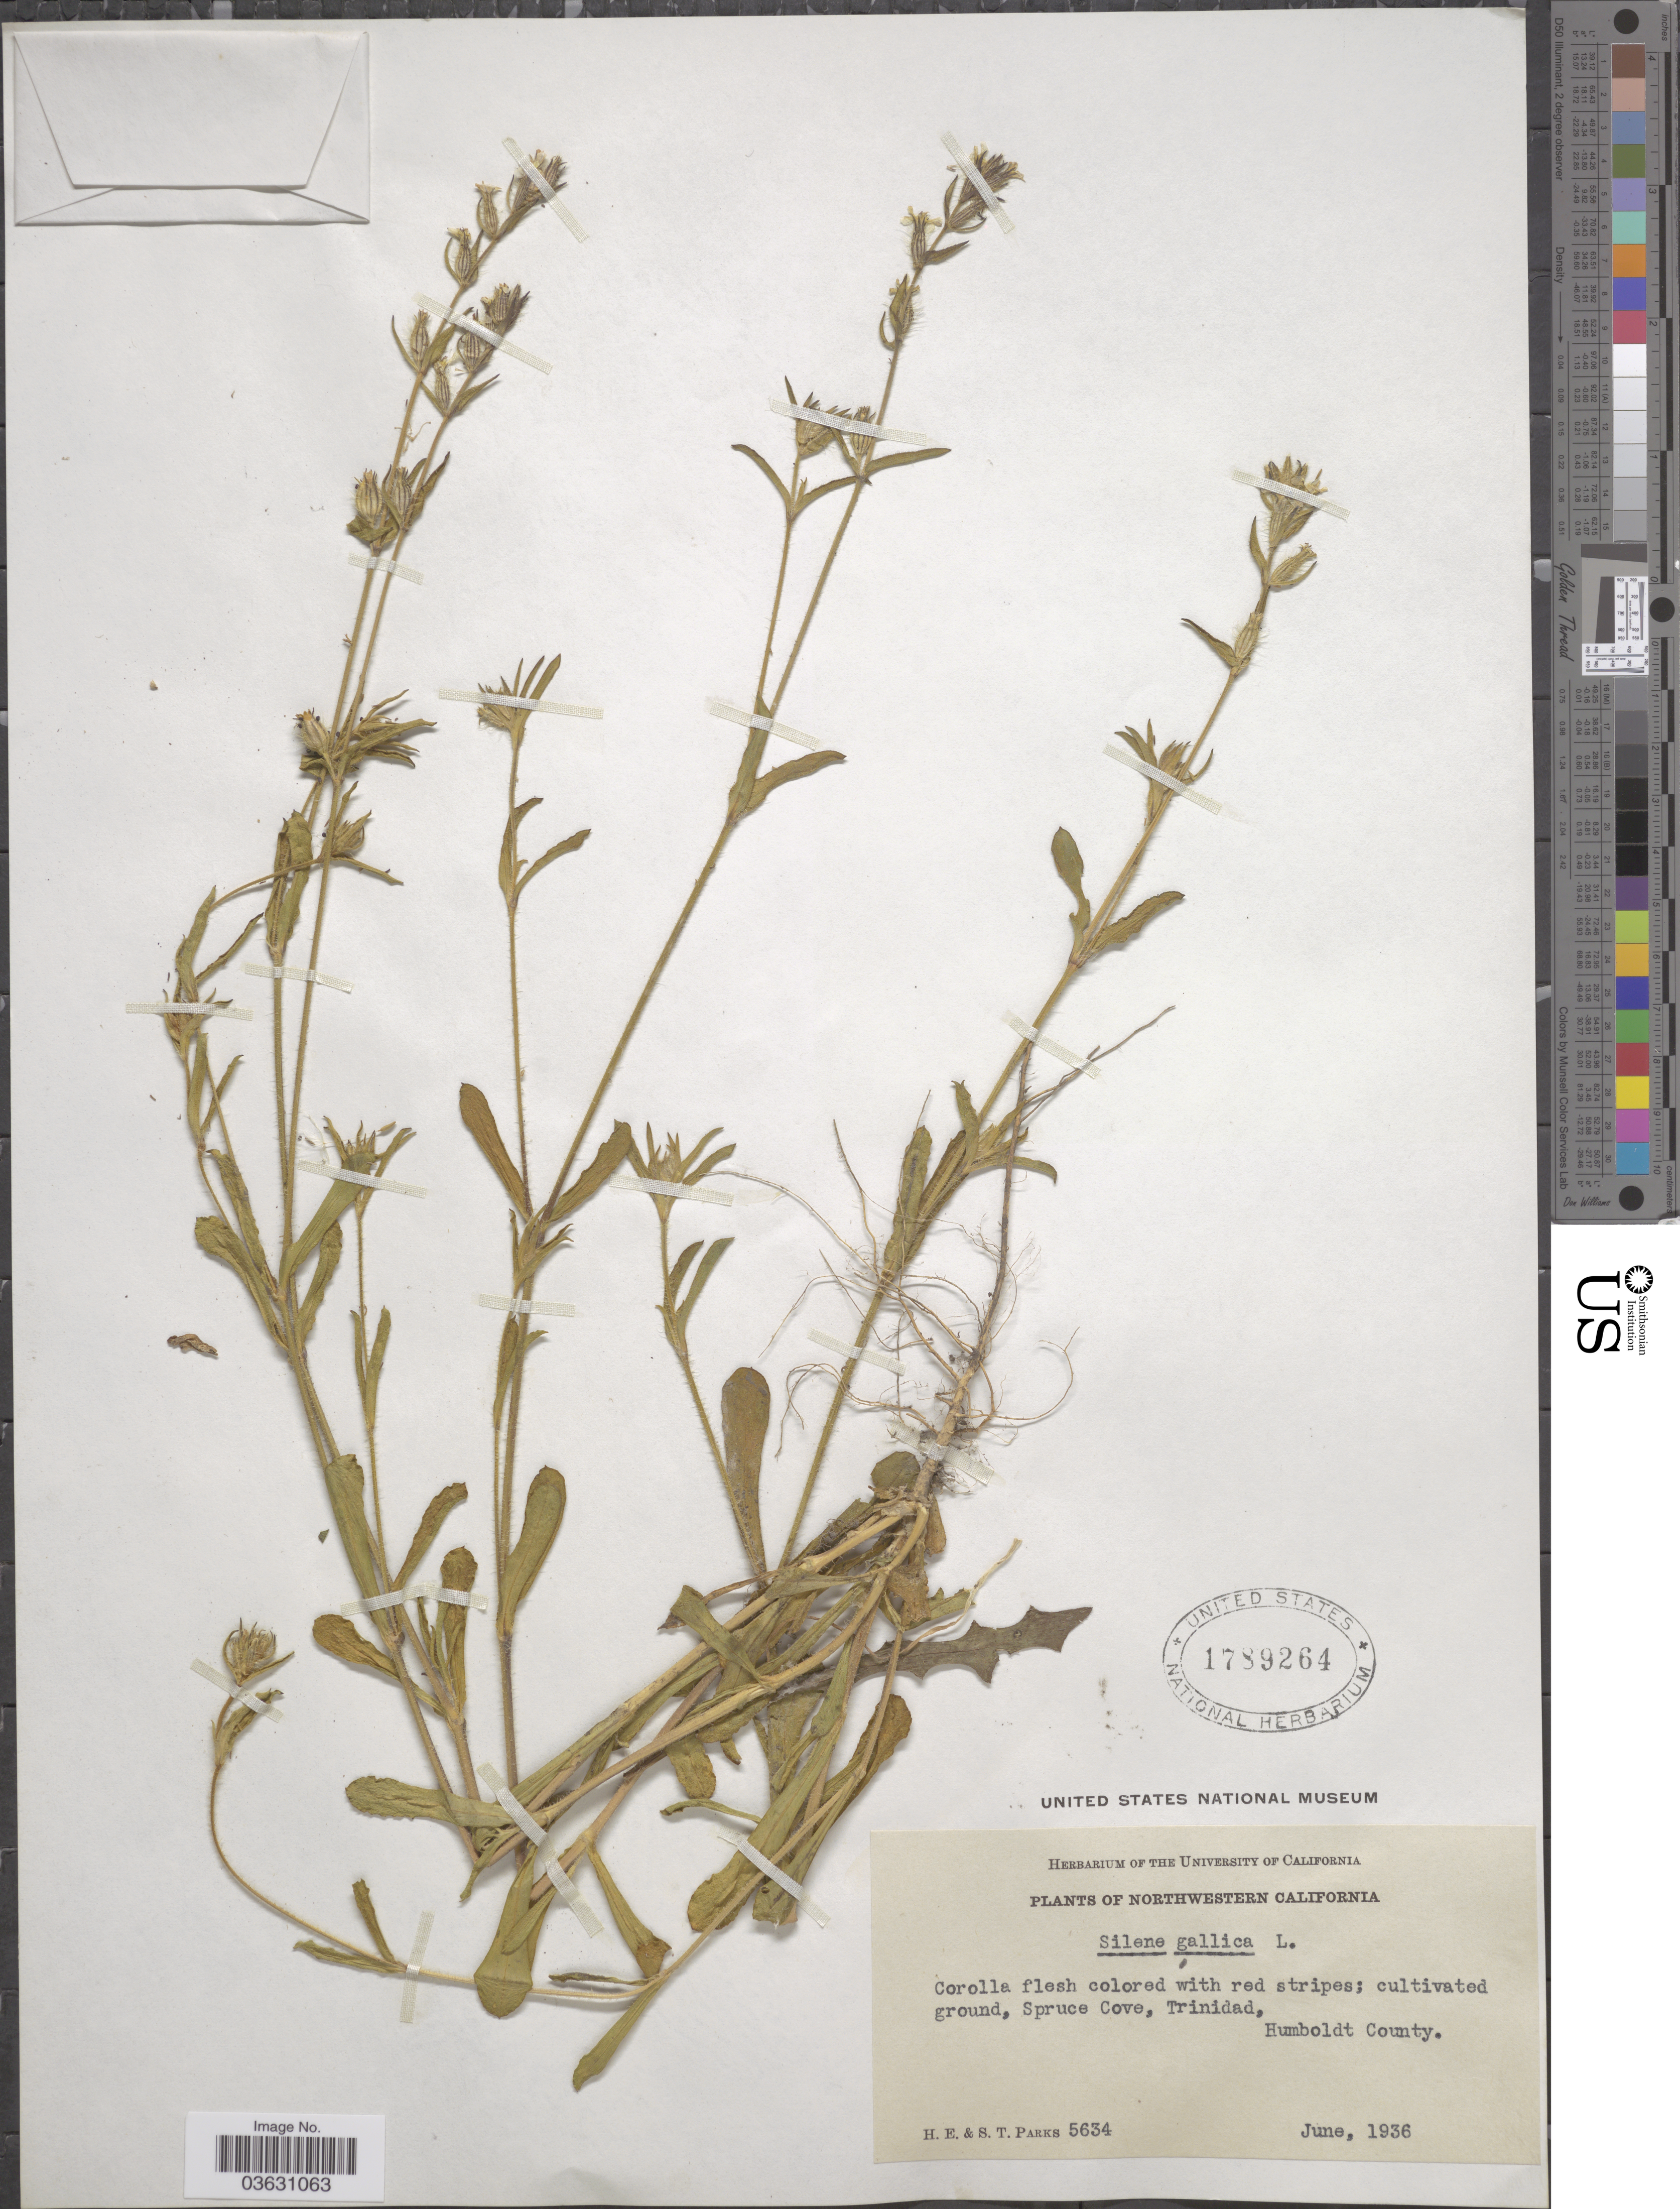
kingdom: Plantae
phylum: Tracheophyta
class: Magnoliopsida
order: Caryophyllales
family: Caryophyllaceae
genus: Silene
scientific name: Silene gallica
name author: L.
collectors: H. E. Parks & S. Parks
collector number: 5634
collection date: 1936-06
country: United States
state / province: California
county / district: Humboldt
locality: Northwestern California. Spruce Cove, Trinidad, Humboldt County.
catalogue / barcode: US 1789264